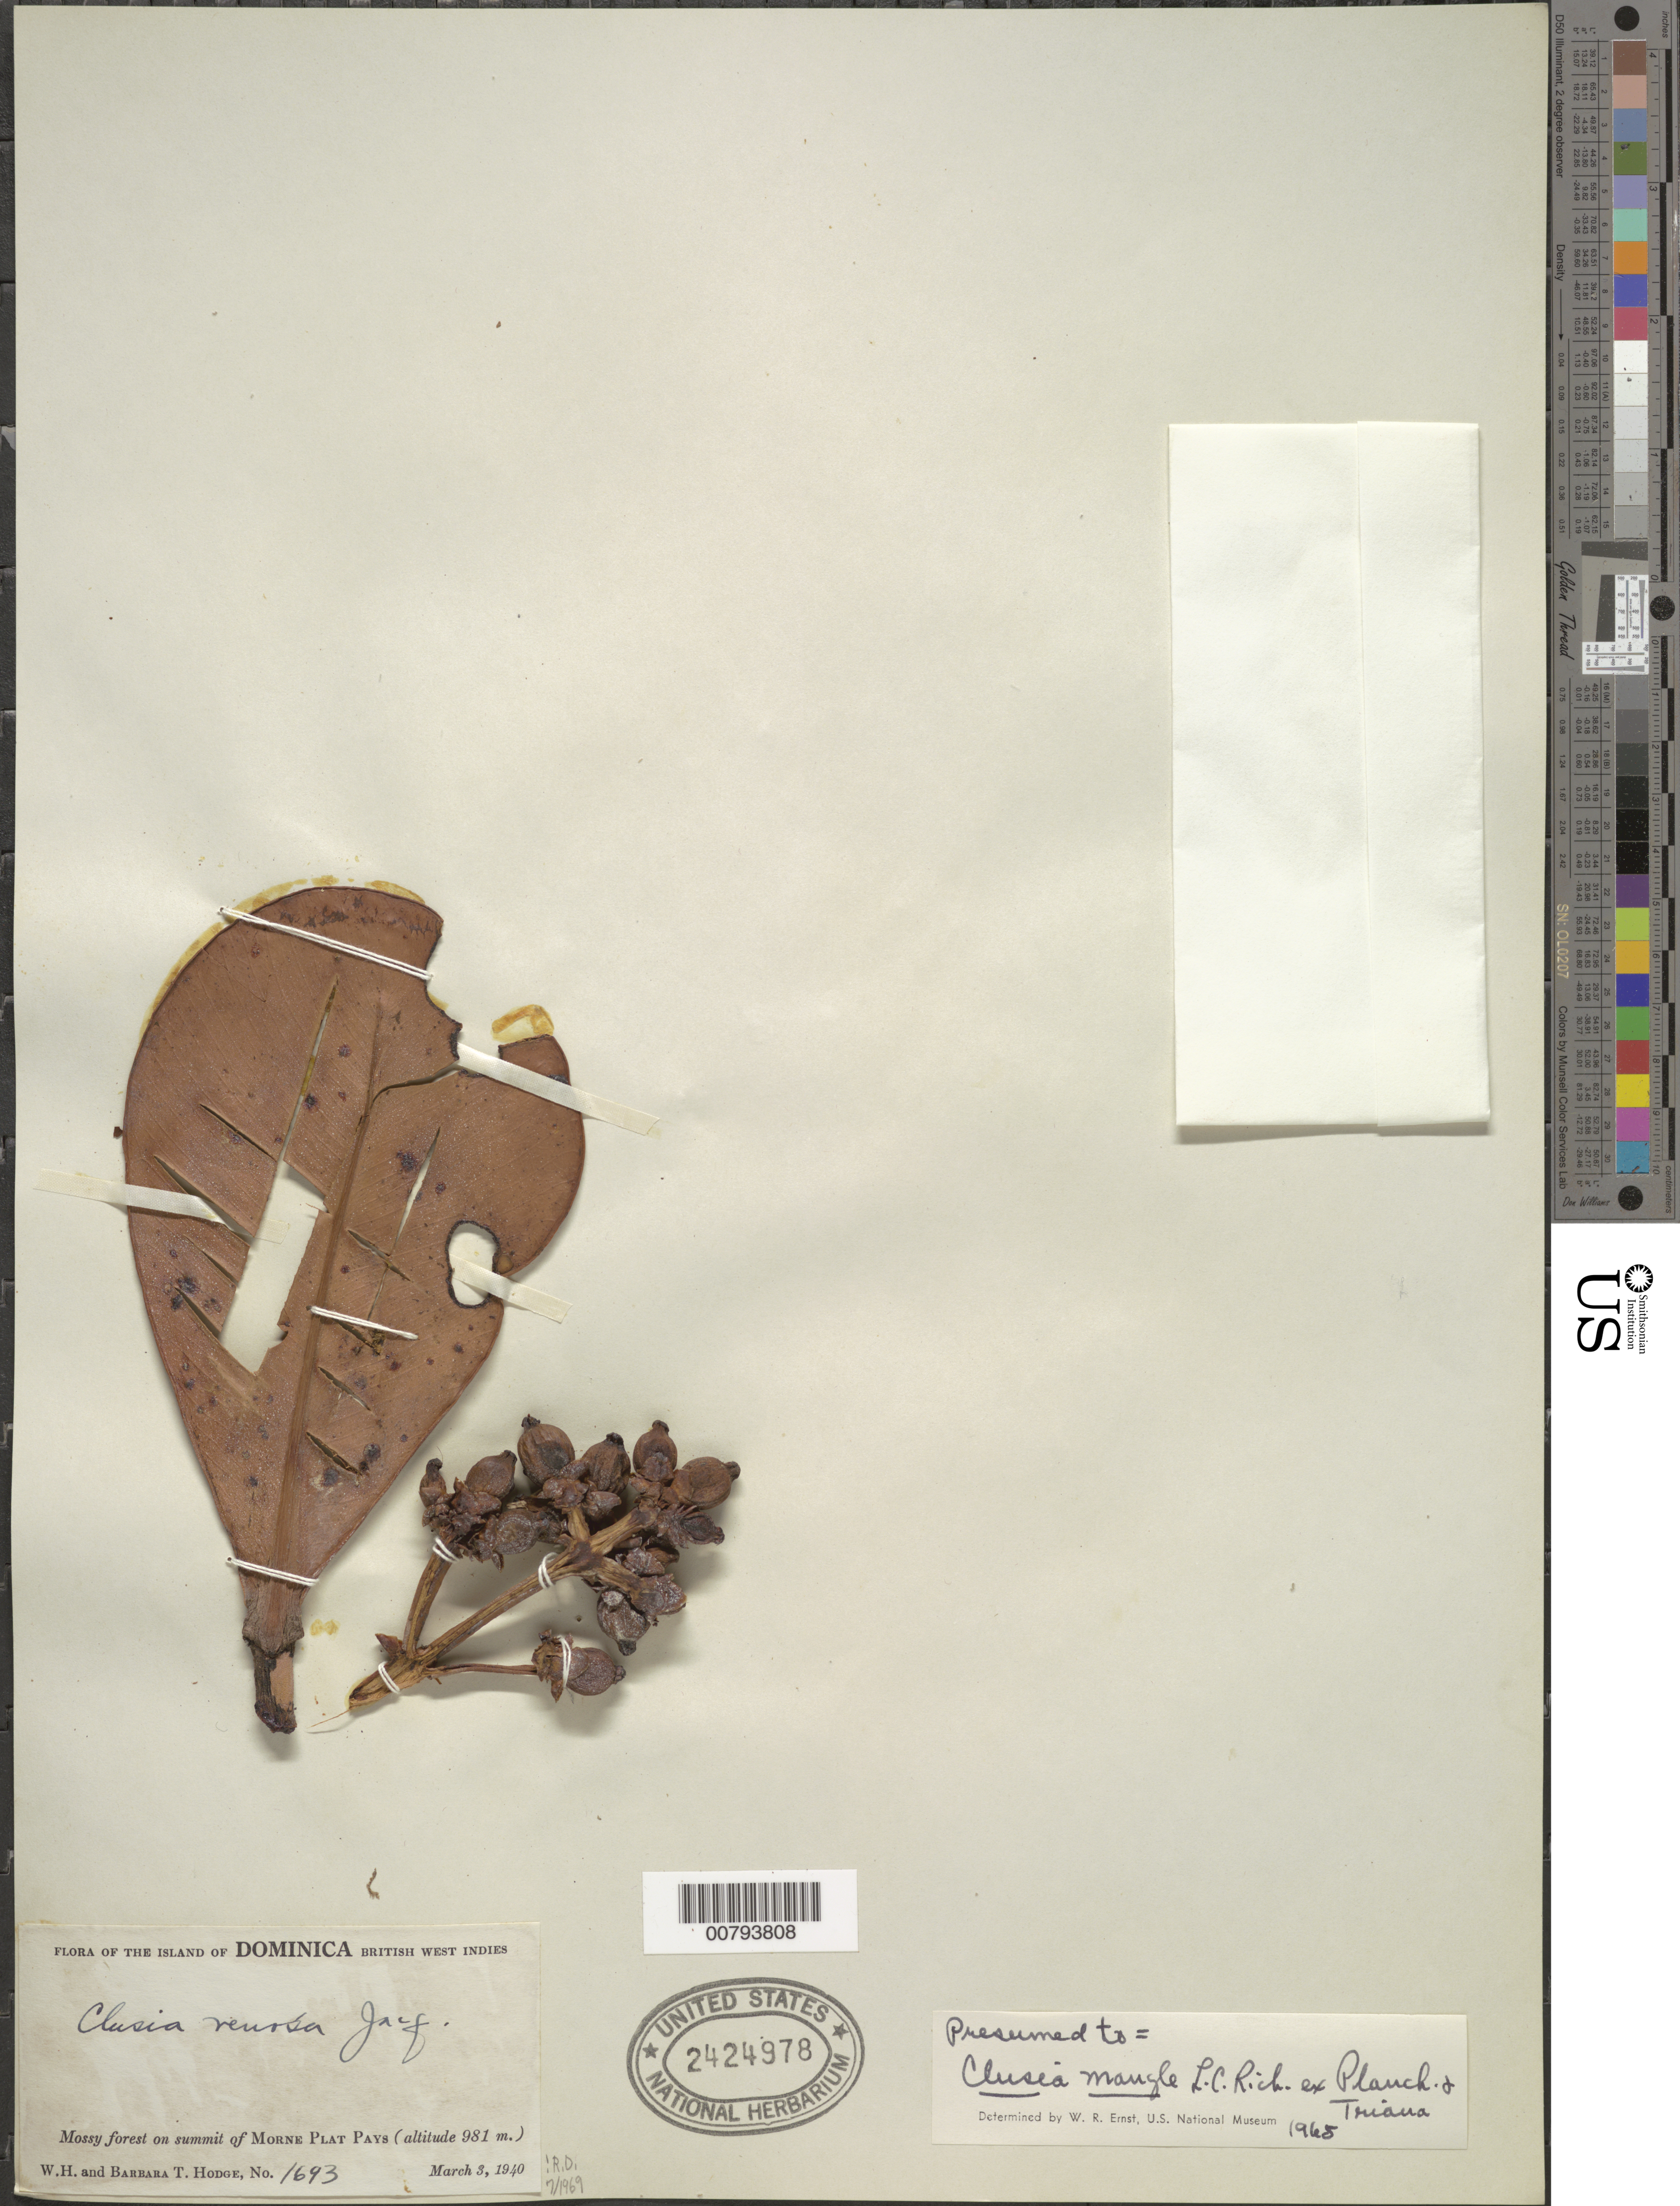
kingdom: Plantae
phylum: Tracheophyta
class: Magnoliopsida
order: Malpighiales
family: Clusiaceae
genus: Clusia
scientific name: Clusia mangle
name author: Rich. ex Planch. & Triana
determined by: Ernst, W. R., (US), NMNH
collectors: W. Hodge & B. Hodge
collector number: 1693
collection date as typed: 03 Mar 1940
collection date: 1940-03-03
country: Dominica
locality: Summit of Morne Plat Pays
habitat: Mossy forest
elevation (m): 981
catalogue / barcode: US 2424978